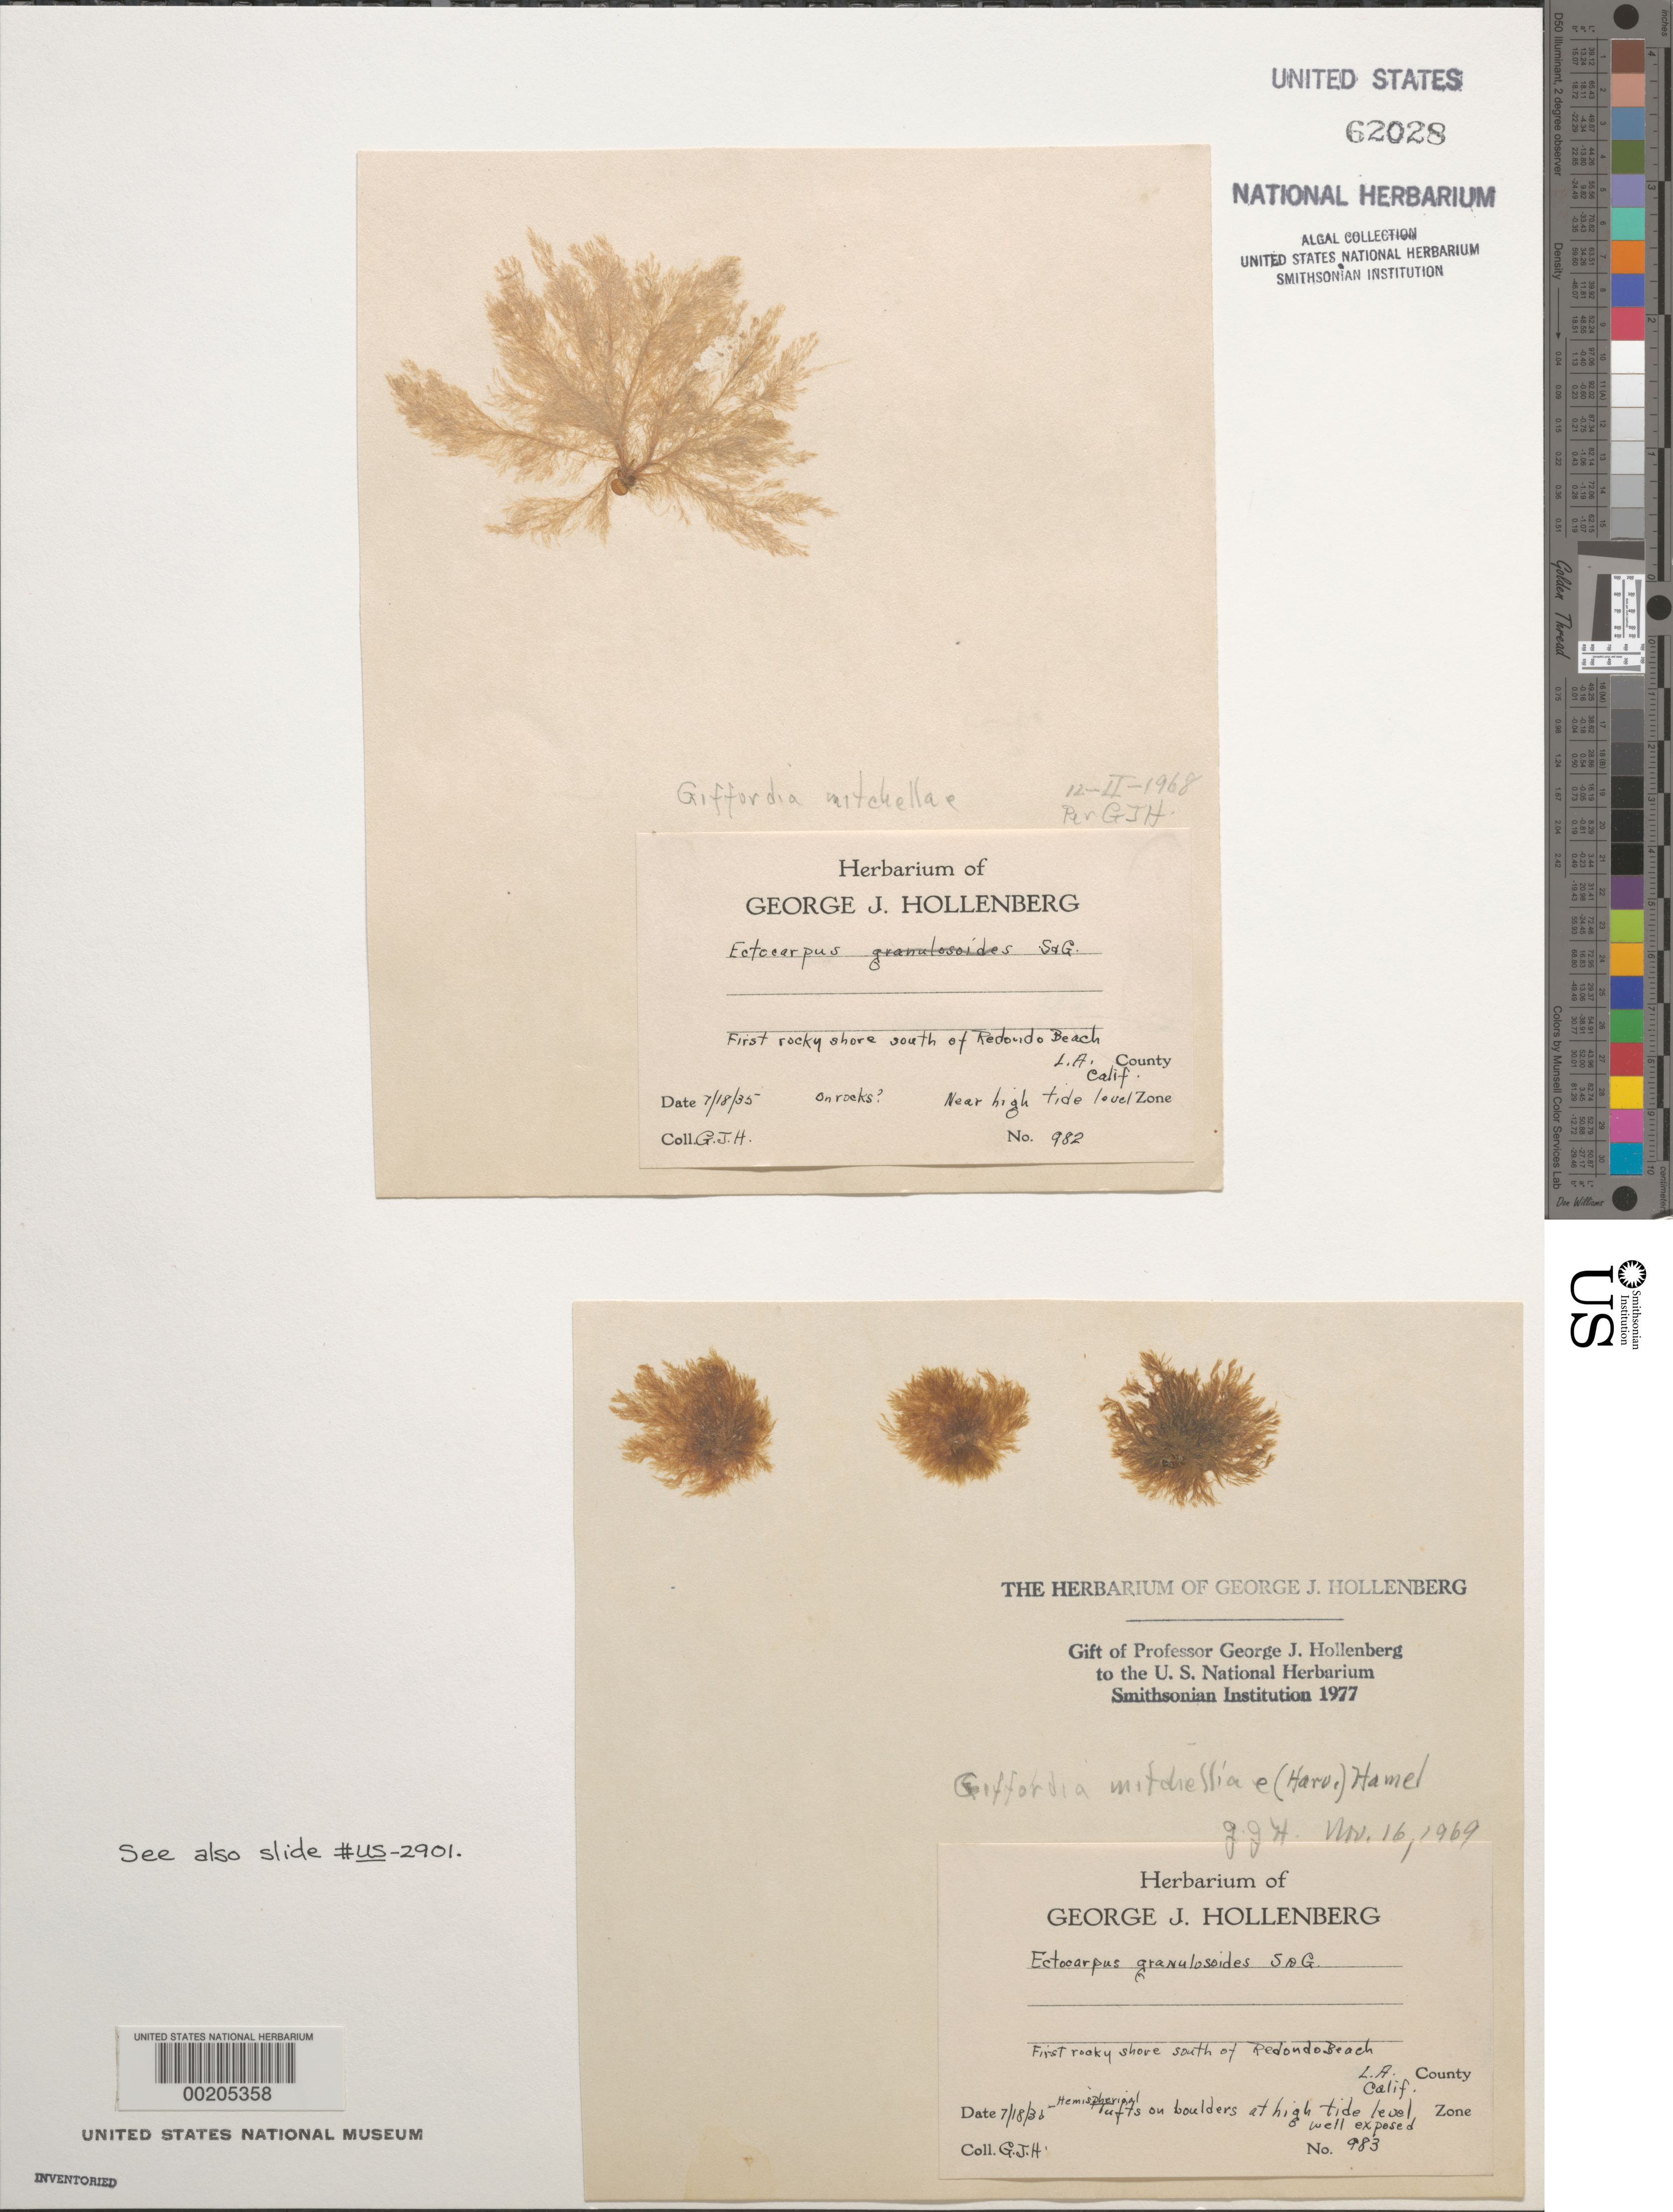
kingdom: Chromista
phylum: Ochrophyta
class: Phaeophyceae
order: Ectocarpales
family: Acinetosporaceae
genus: Feldmannia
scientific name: Feldmannia mitchelliae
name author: (Harv.) H.-S. Kim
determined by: Algae name updating Project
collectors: G. Hollenberg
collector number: GJH 982 & GJH 983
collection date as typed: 18 Jul 1935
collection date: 1935-07-18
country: United States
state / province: California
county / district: Los Angeles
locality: South of Redondo Beach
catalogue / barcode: US 62028